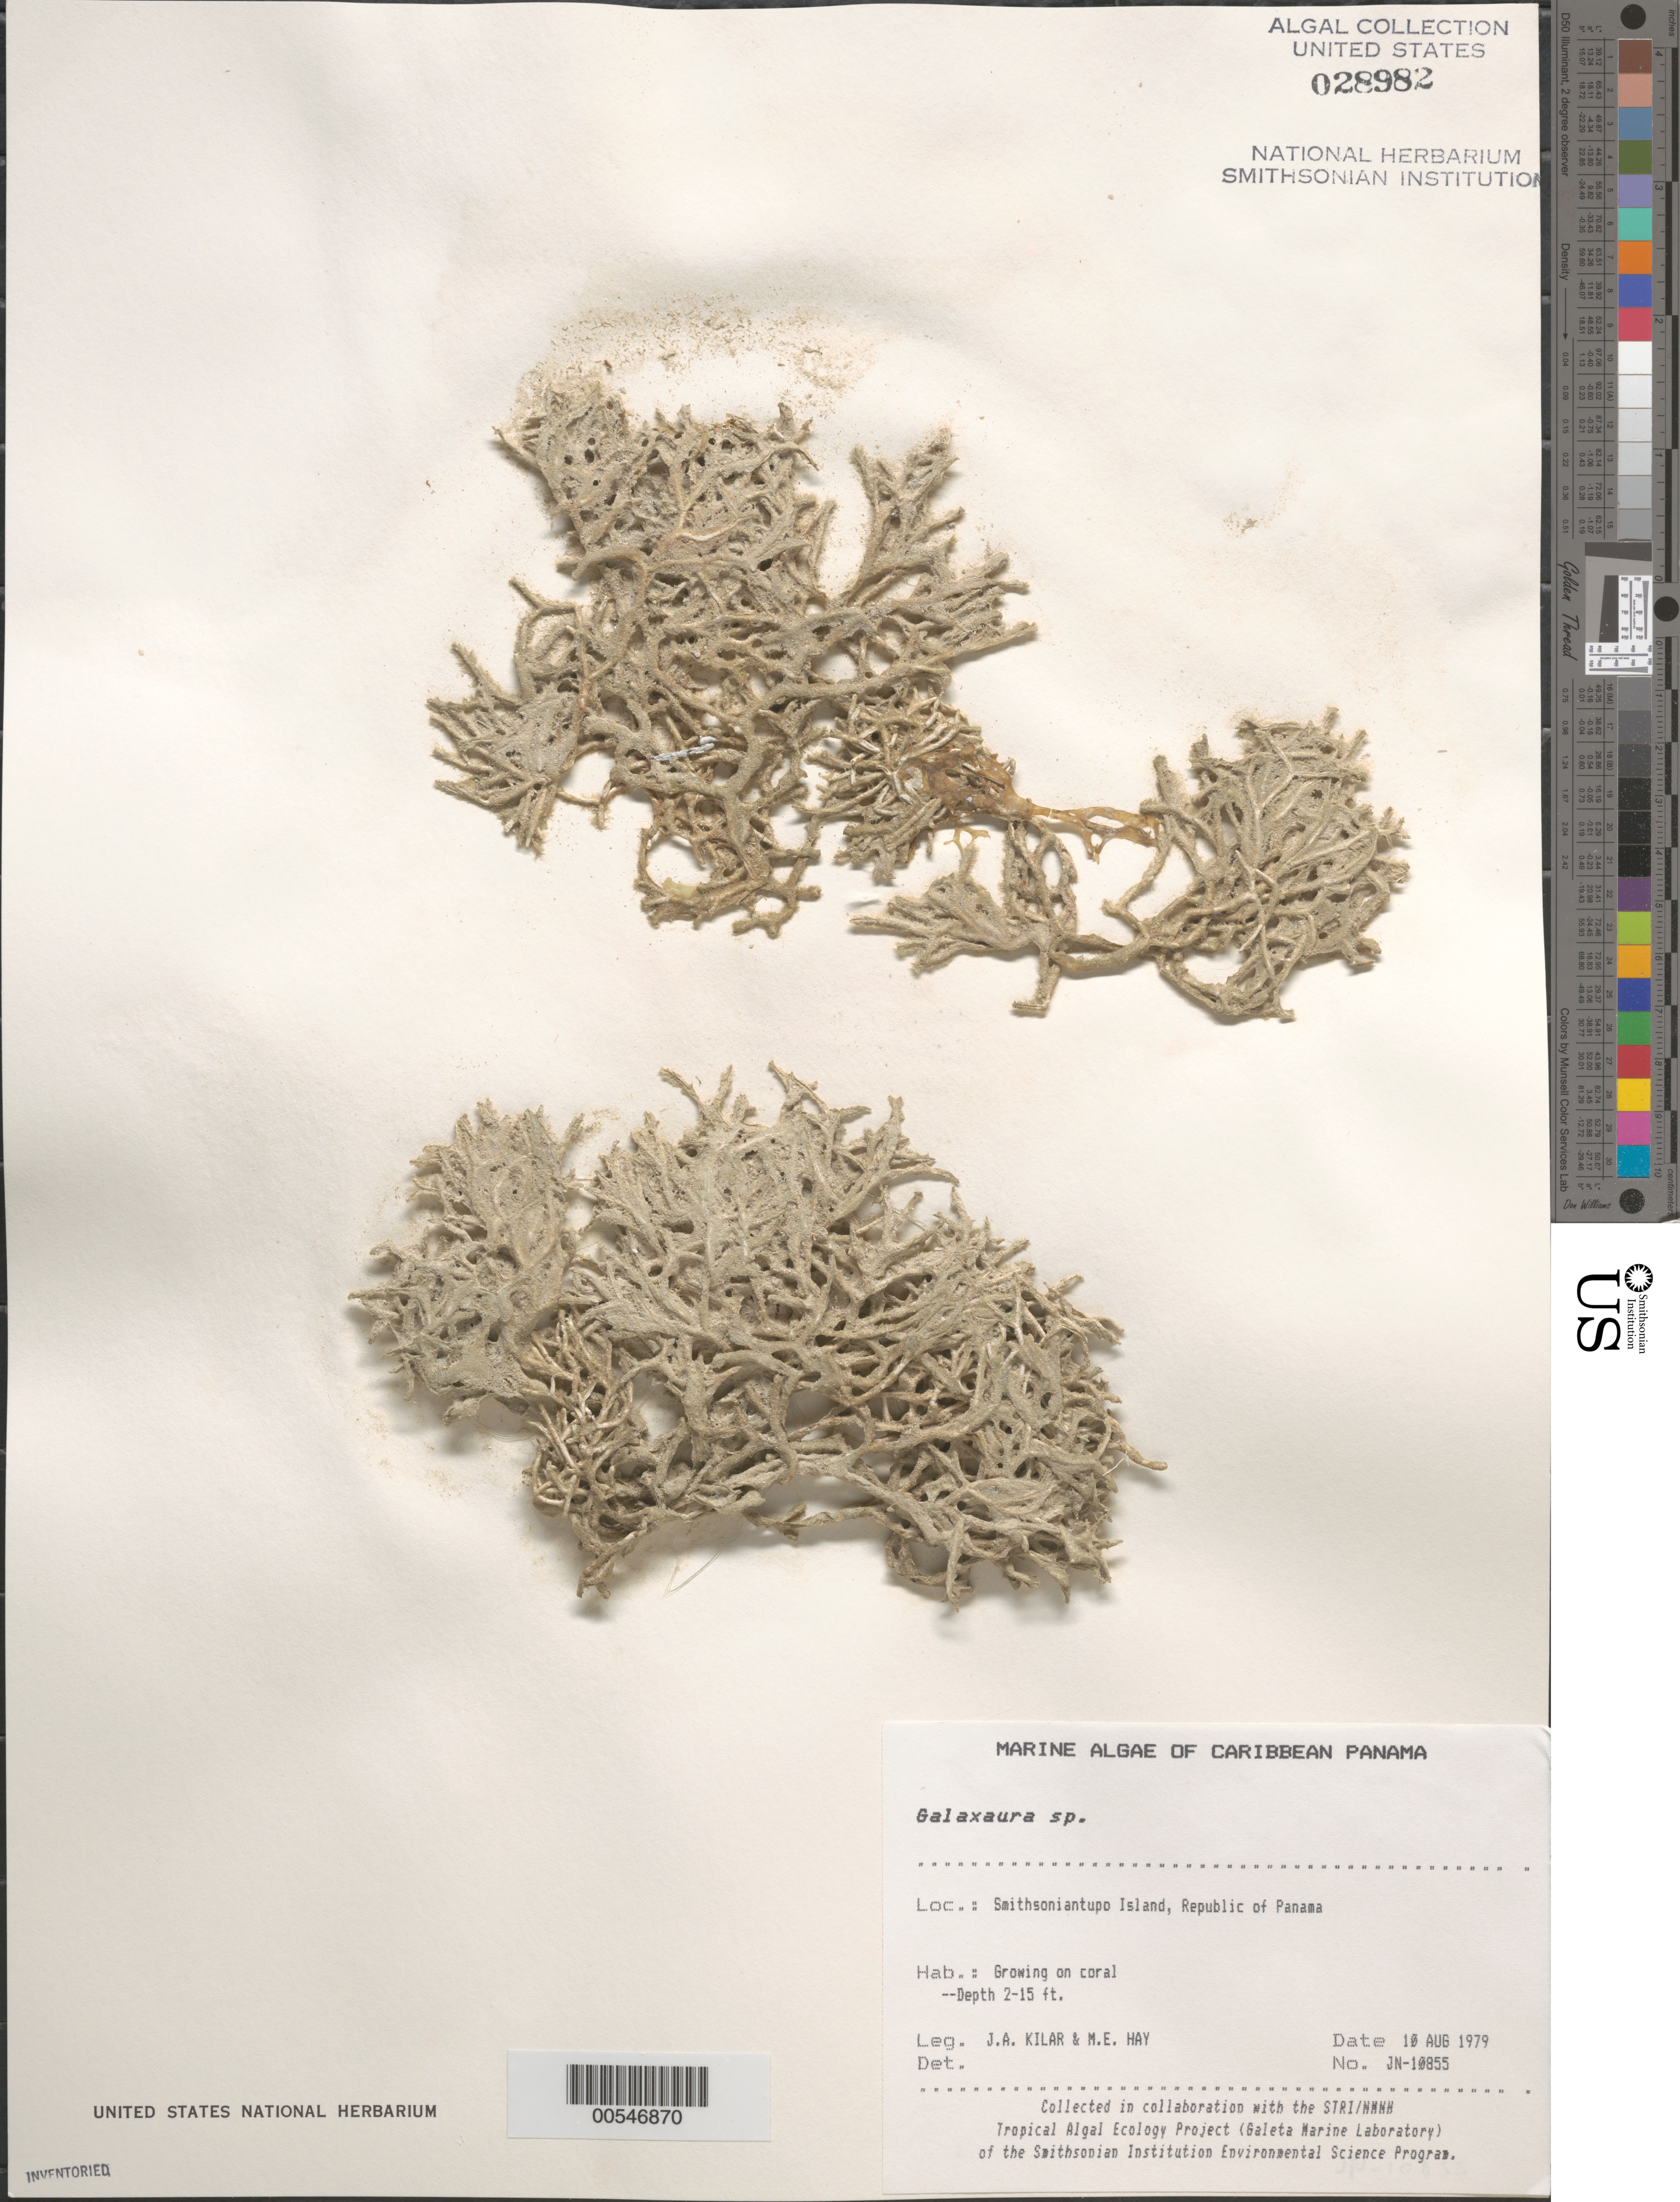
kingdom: Plantae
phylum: Rhodophyta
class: Florideophyceae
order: Nemaliales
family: Galaxauraceae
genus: Galaxaura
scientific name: Galaxaura sp.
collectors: J. A. Kilar & M. E. Hay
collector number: JN-10855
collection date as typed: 10 Aug 1979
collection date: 1979-08-10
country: Panama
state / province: Kuna Yala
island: Smithsoniantupo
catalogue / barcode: US 28982